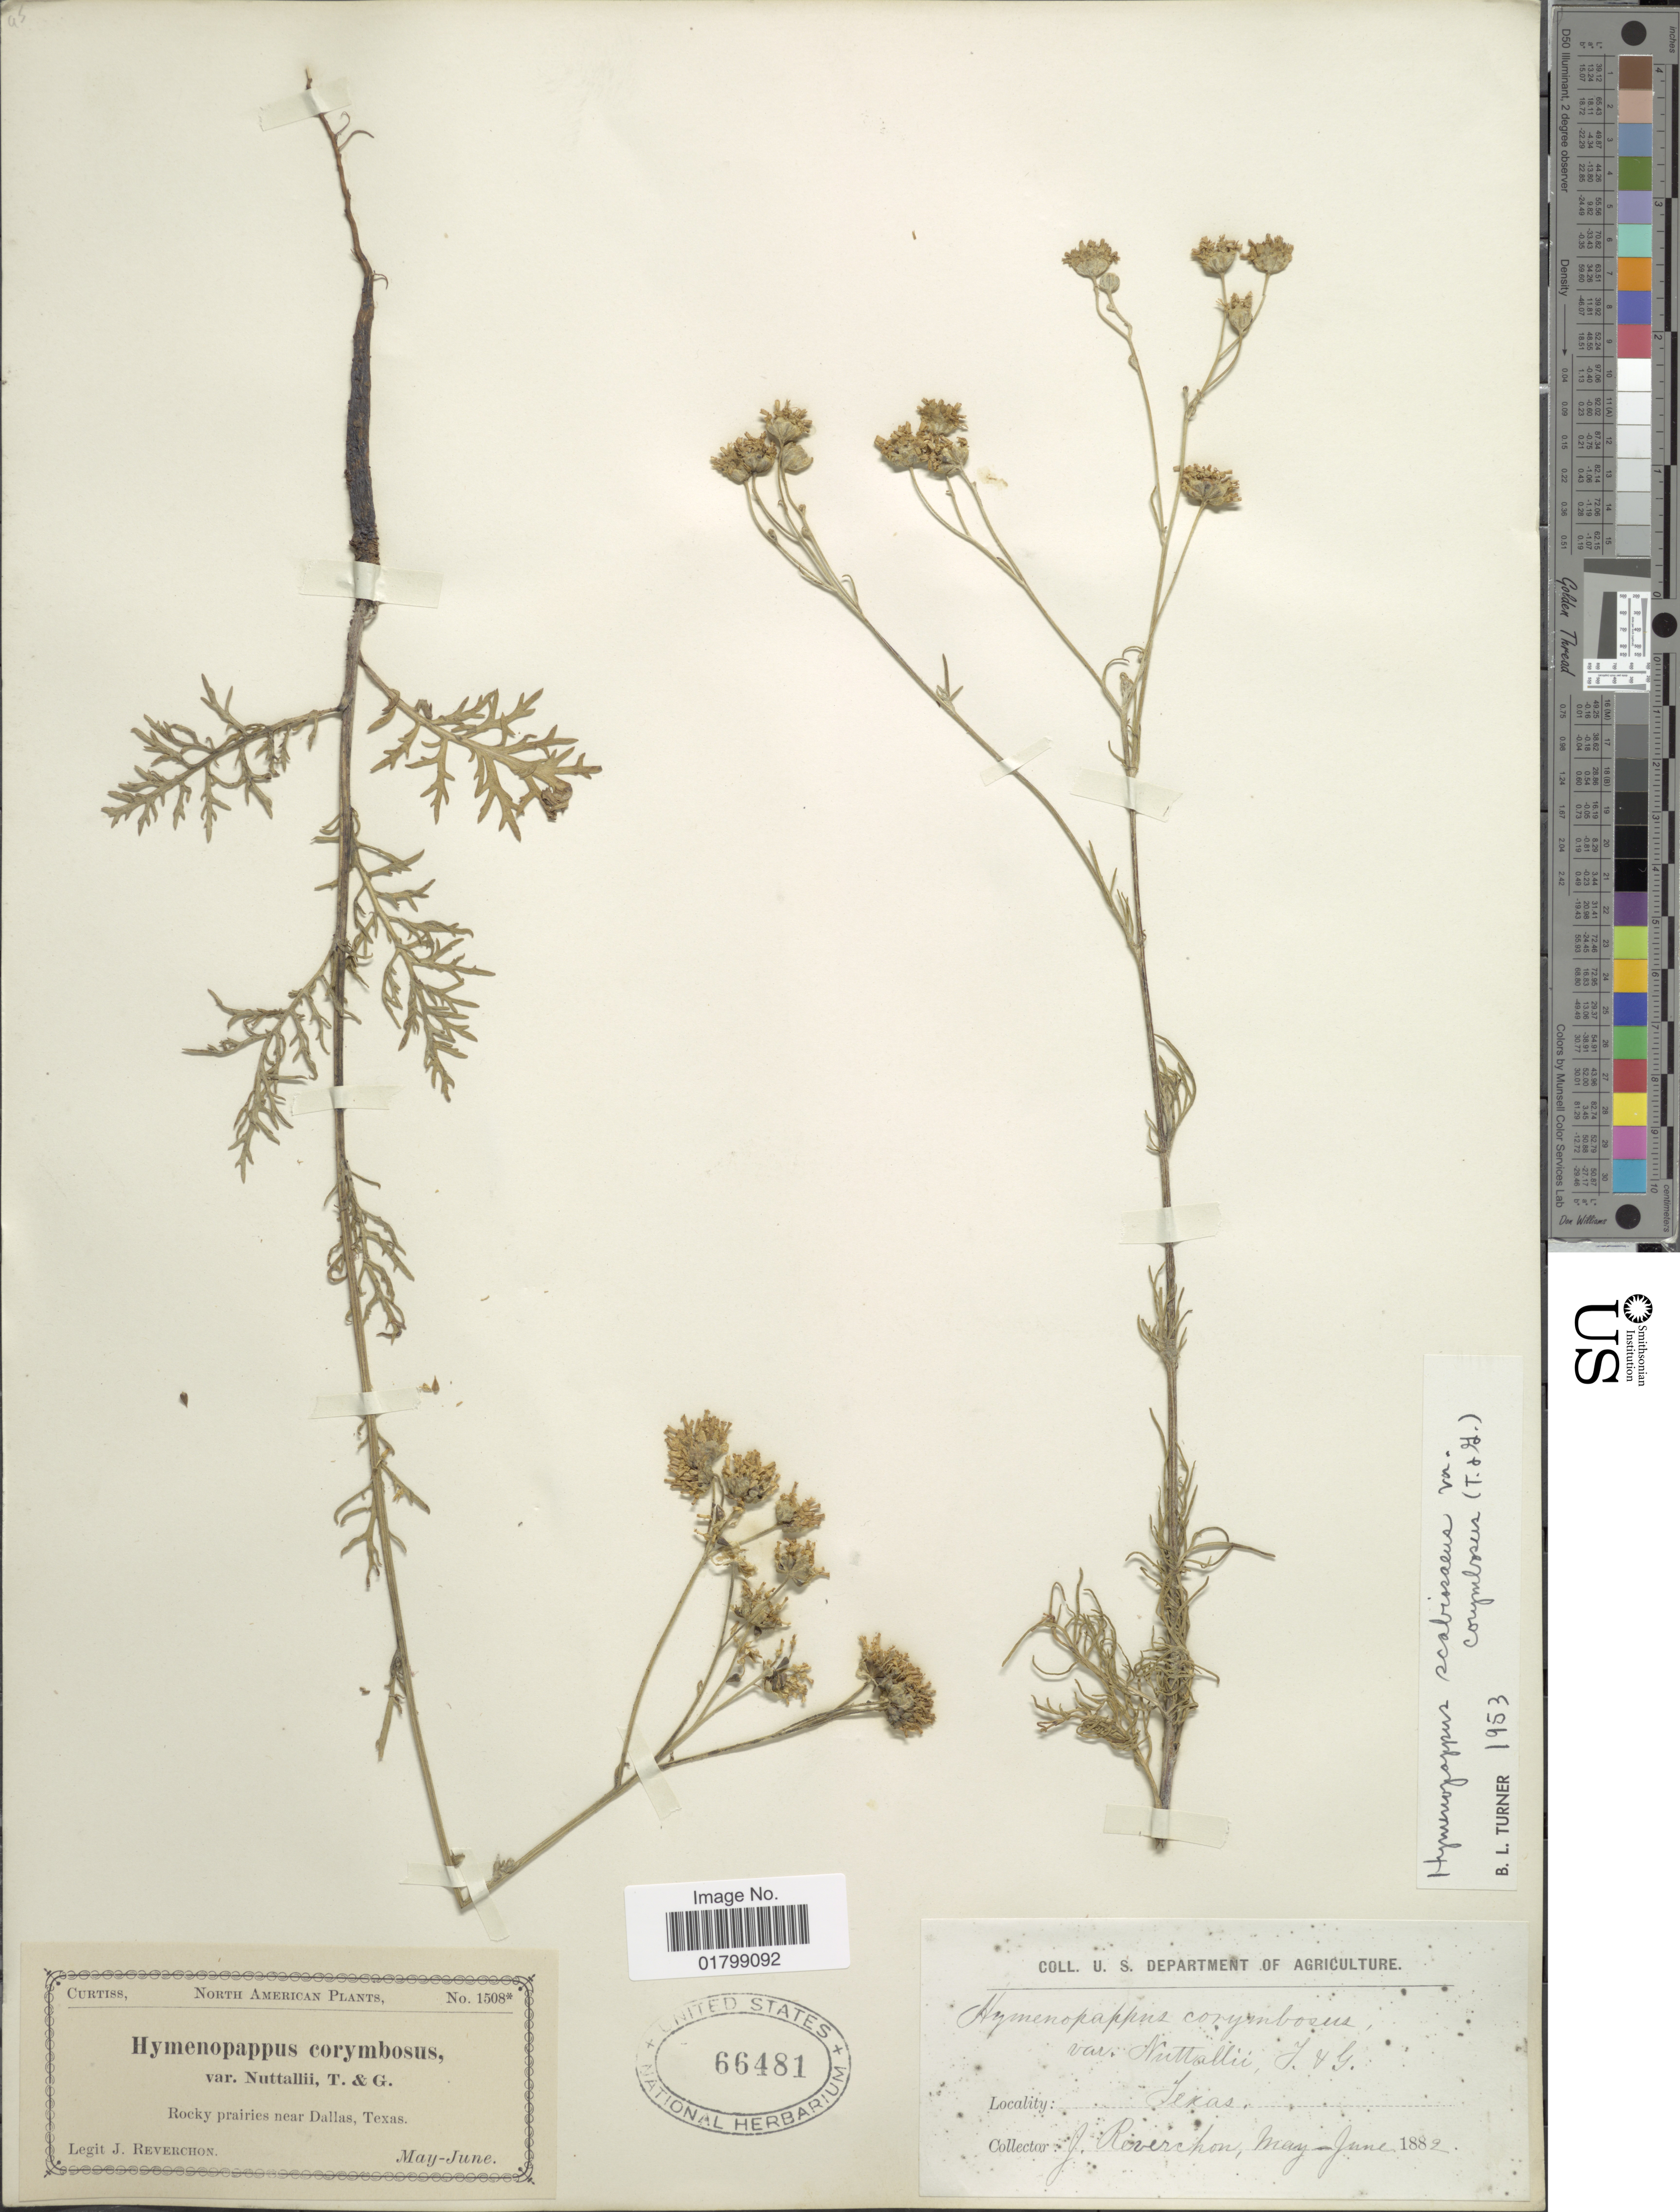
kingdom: Plantae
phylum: Tracheophyta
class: Magnoliopsida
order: Asterales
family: Asteraceae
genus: Hymenopappus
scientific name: Hymenopappus scabiosaeus var. corymbosus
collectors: J. Reverchon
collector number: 1508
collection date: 1882-05/1882-06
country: United States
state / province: Texas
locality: Rocky prairies near Dallas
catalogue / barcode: US 66481